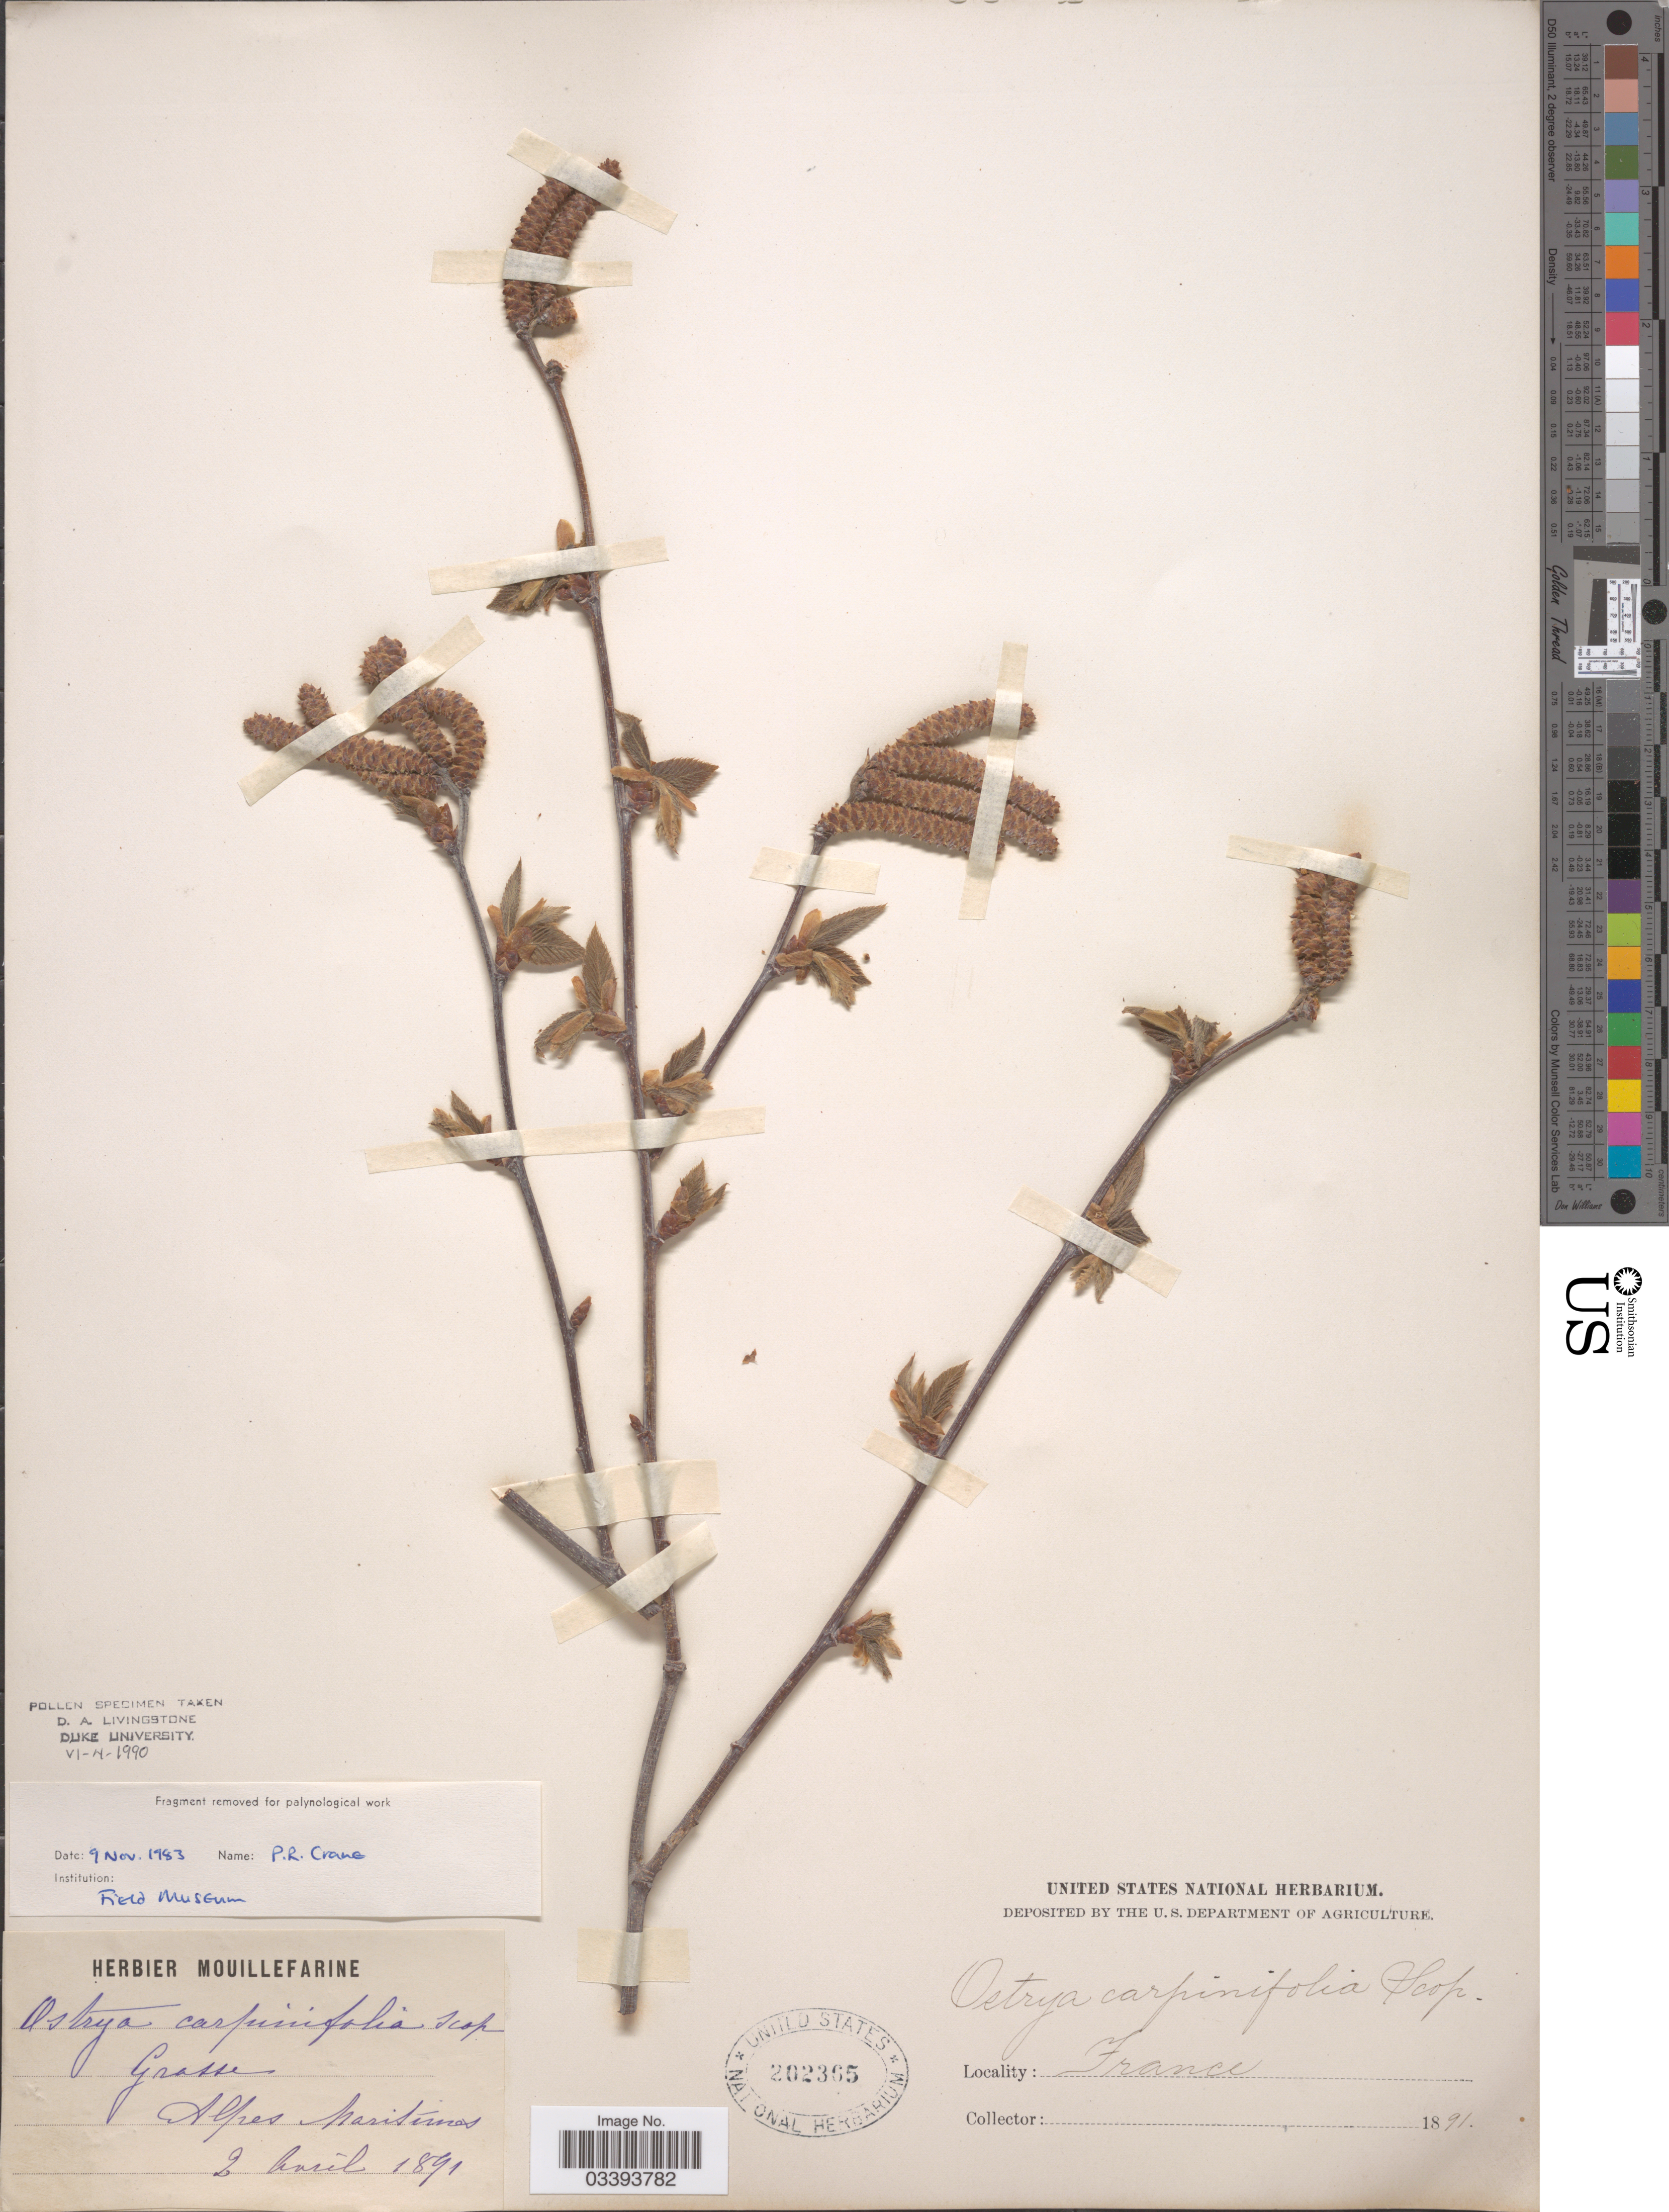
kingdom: Plantae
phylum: Tracheophyta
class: Magnoliopsida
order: Fagales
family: Betulaceae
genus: Ostrya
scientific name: Ostrya carpinifolia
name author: Scop.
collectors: ex herb. Mouillefarine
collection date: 1891-04-02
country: France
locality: Grasse Alpes Maritimes.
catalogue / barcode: US 202365